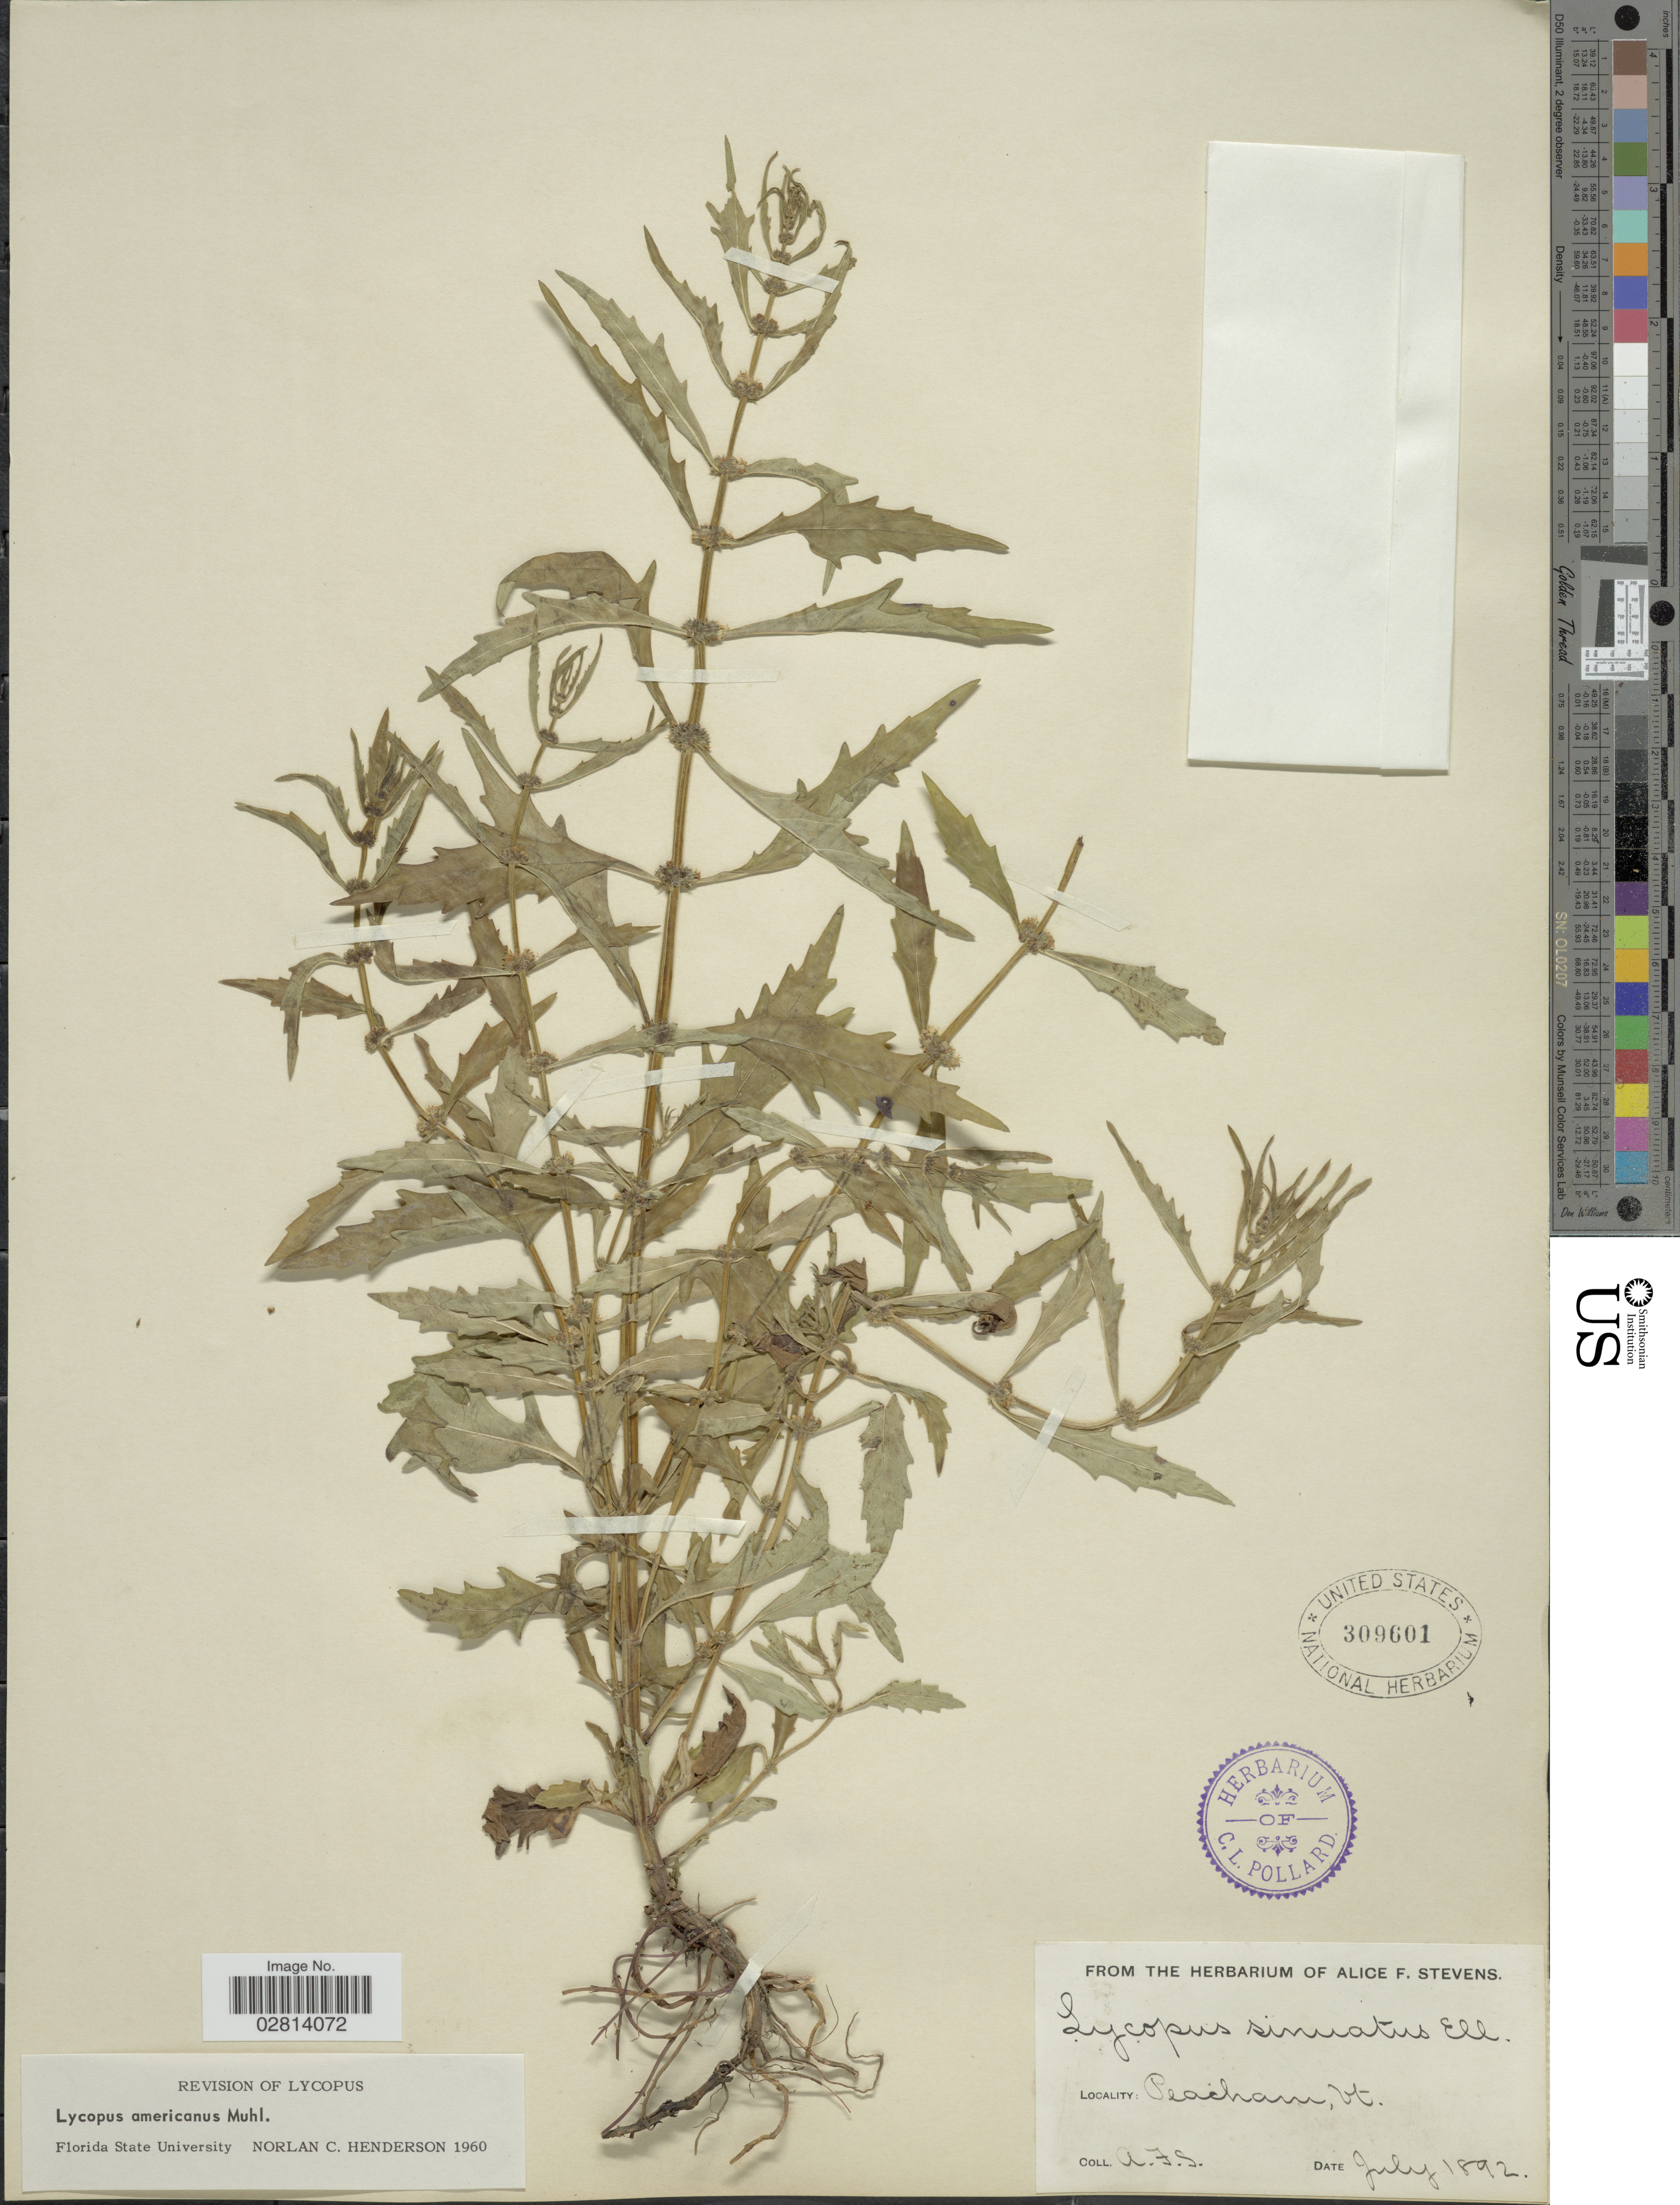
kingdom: Plantae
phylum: Tracheophyta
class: Magnoliopsida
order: Lamiales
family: Lamiaceae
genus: Lycopus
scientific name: Lycopus americanus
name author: Muhl. ex W.P.C. Barton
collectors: A. Stevens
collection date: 1892-07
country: United States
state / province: Vermont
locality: Peacham, Vt.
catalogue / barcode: US 309601